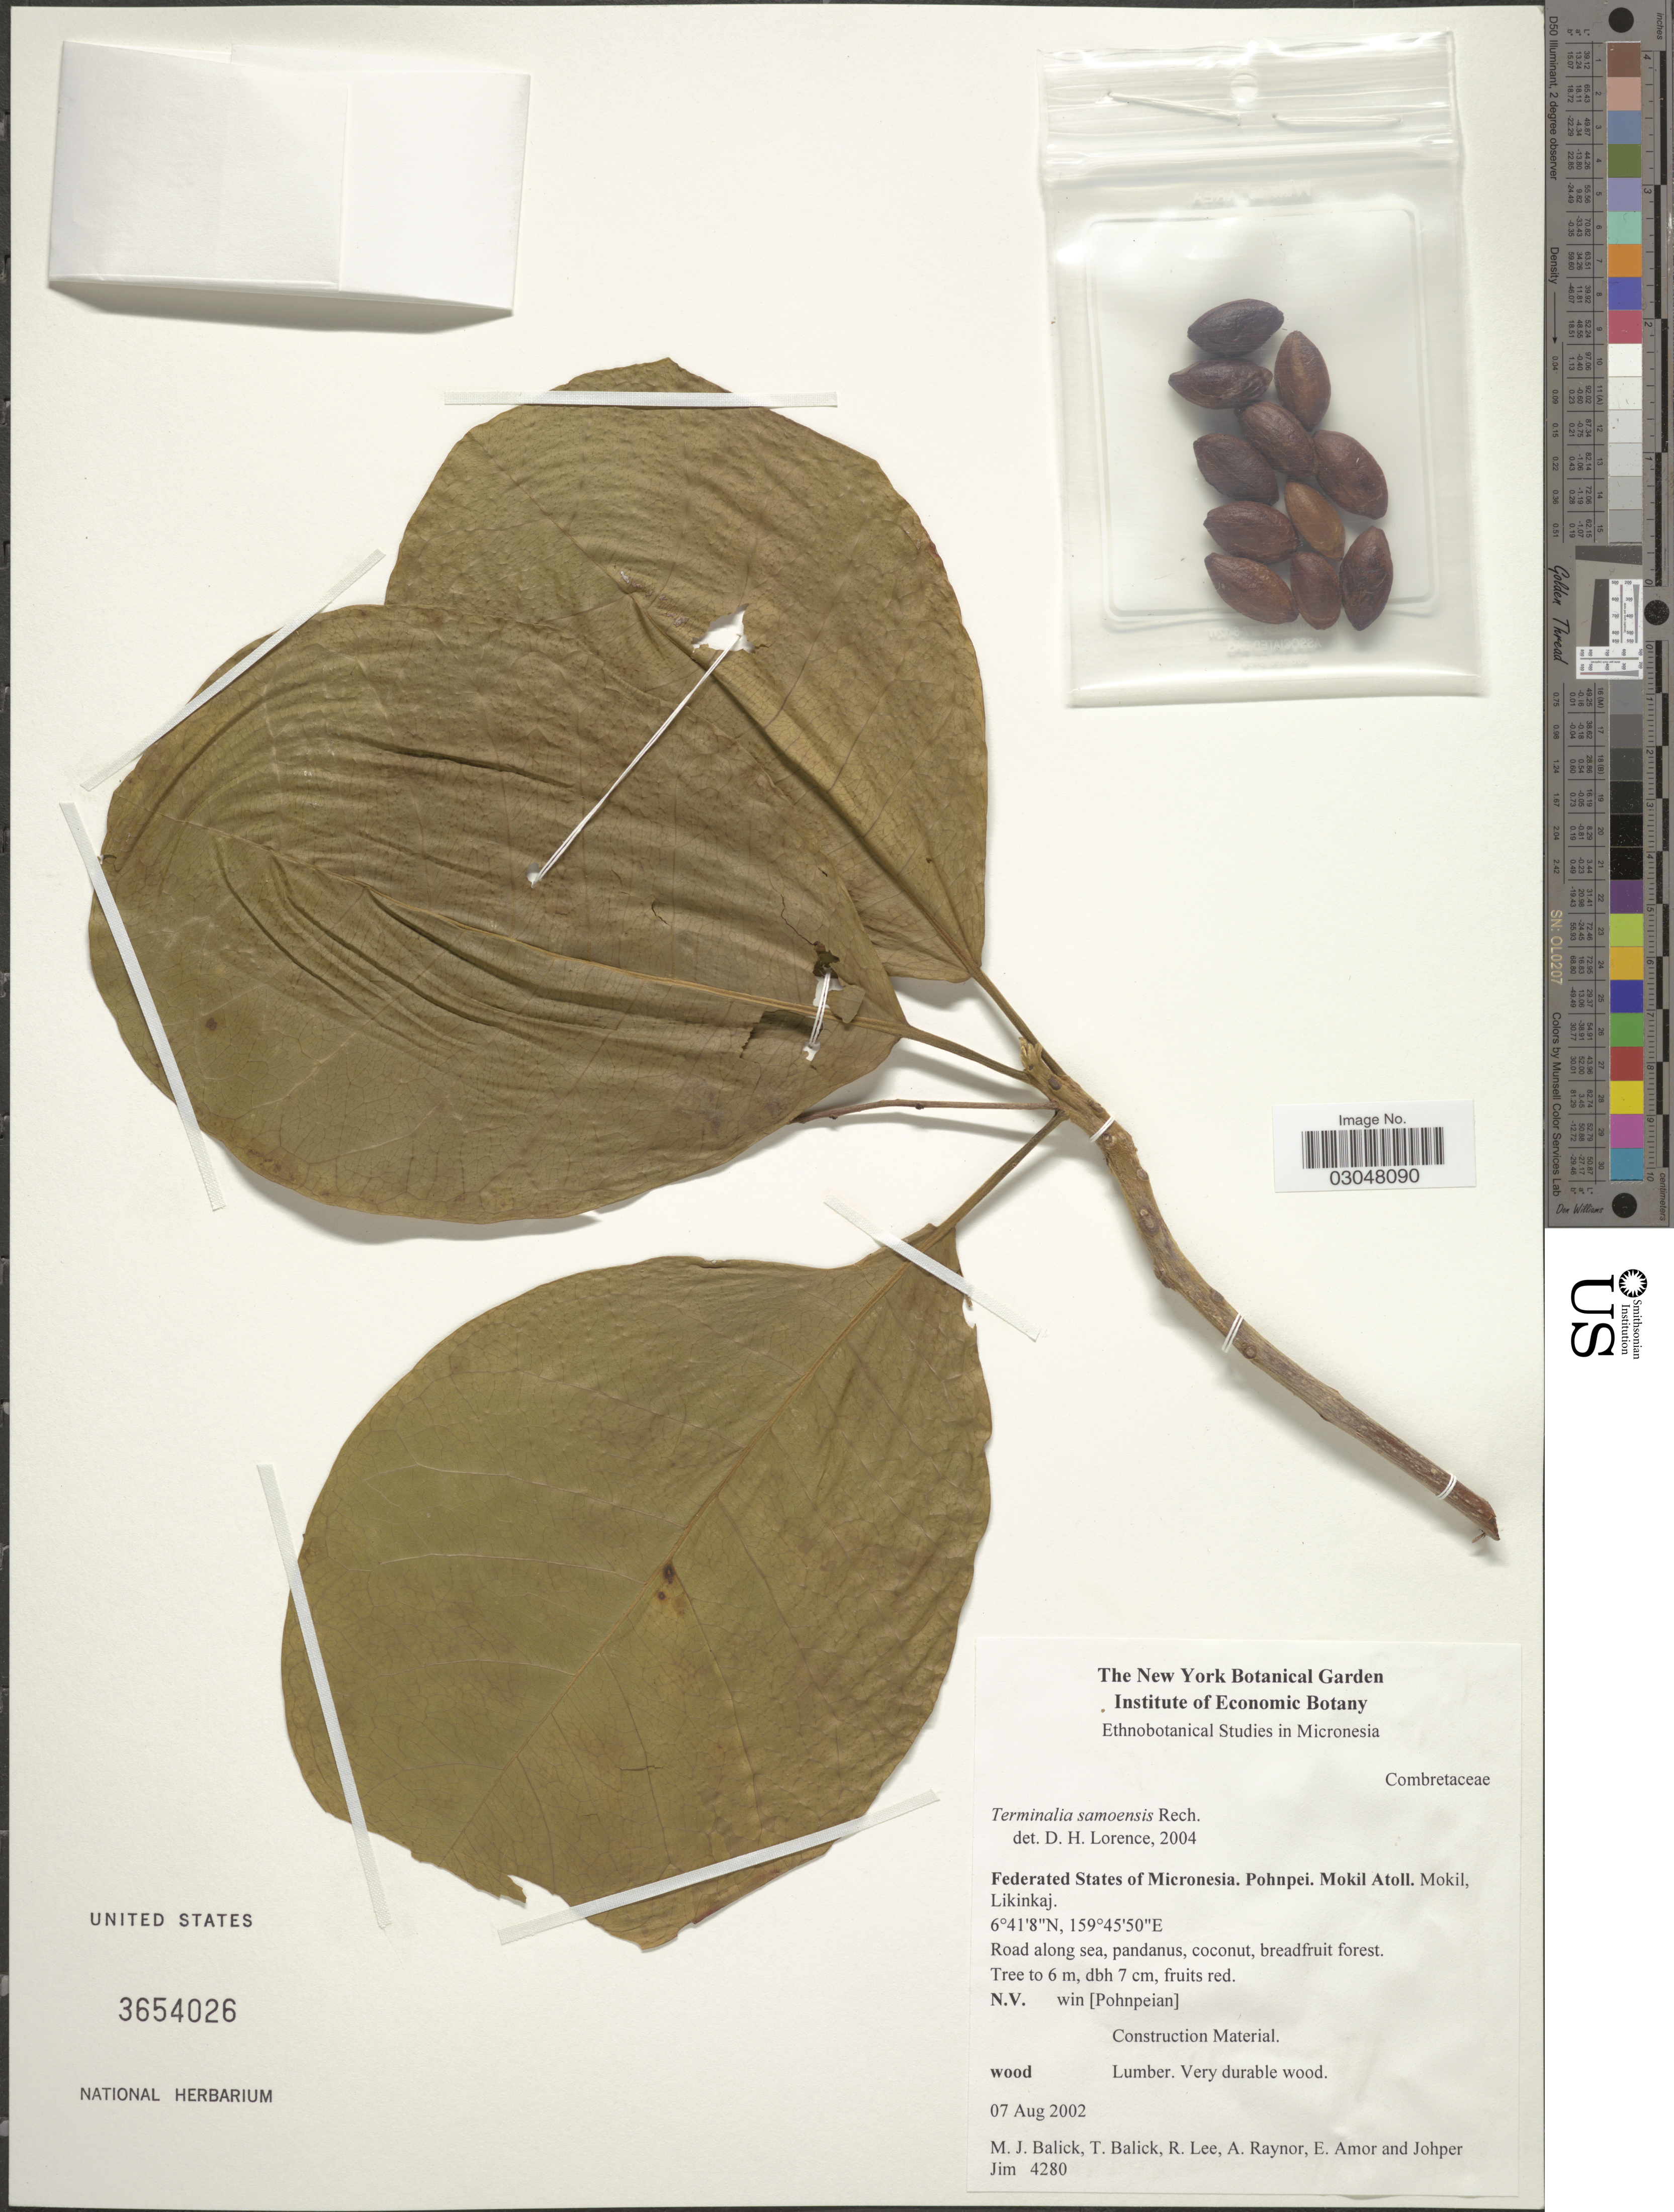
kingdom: Plantae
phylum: Tracheophyta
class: Magnoliopsida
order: Myrtales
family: Combretaceae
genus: Terminalia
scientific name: Terminalia samoensis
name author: Rech.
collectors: M. J. Balick, T. Balick, R. Lee, A. Raynor & et al.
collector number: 4280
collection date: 2002-08-07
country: Micronesia, Federated States of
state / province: Pohnpei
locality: Federated States of Micronesia. Mokil Atoll. Mokil, Likinkaj.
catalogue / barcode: US 3654026